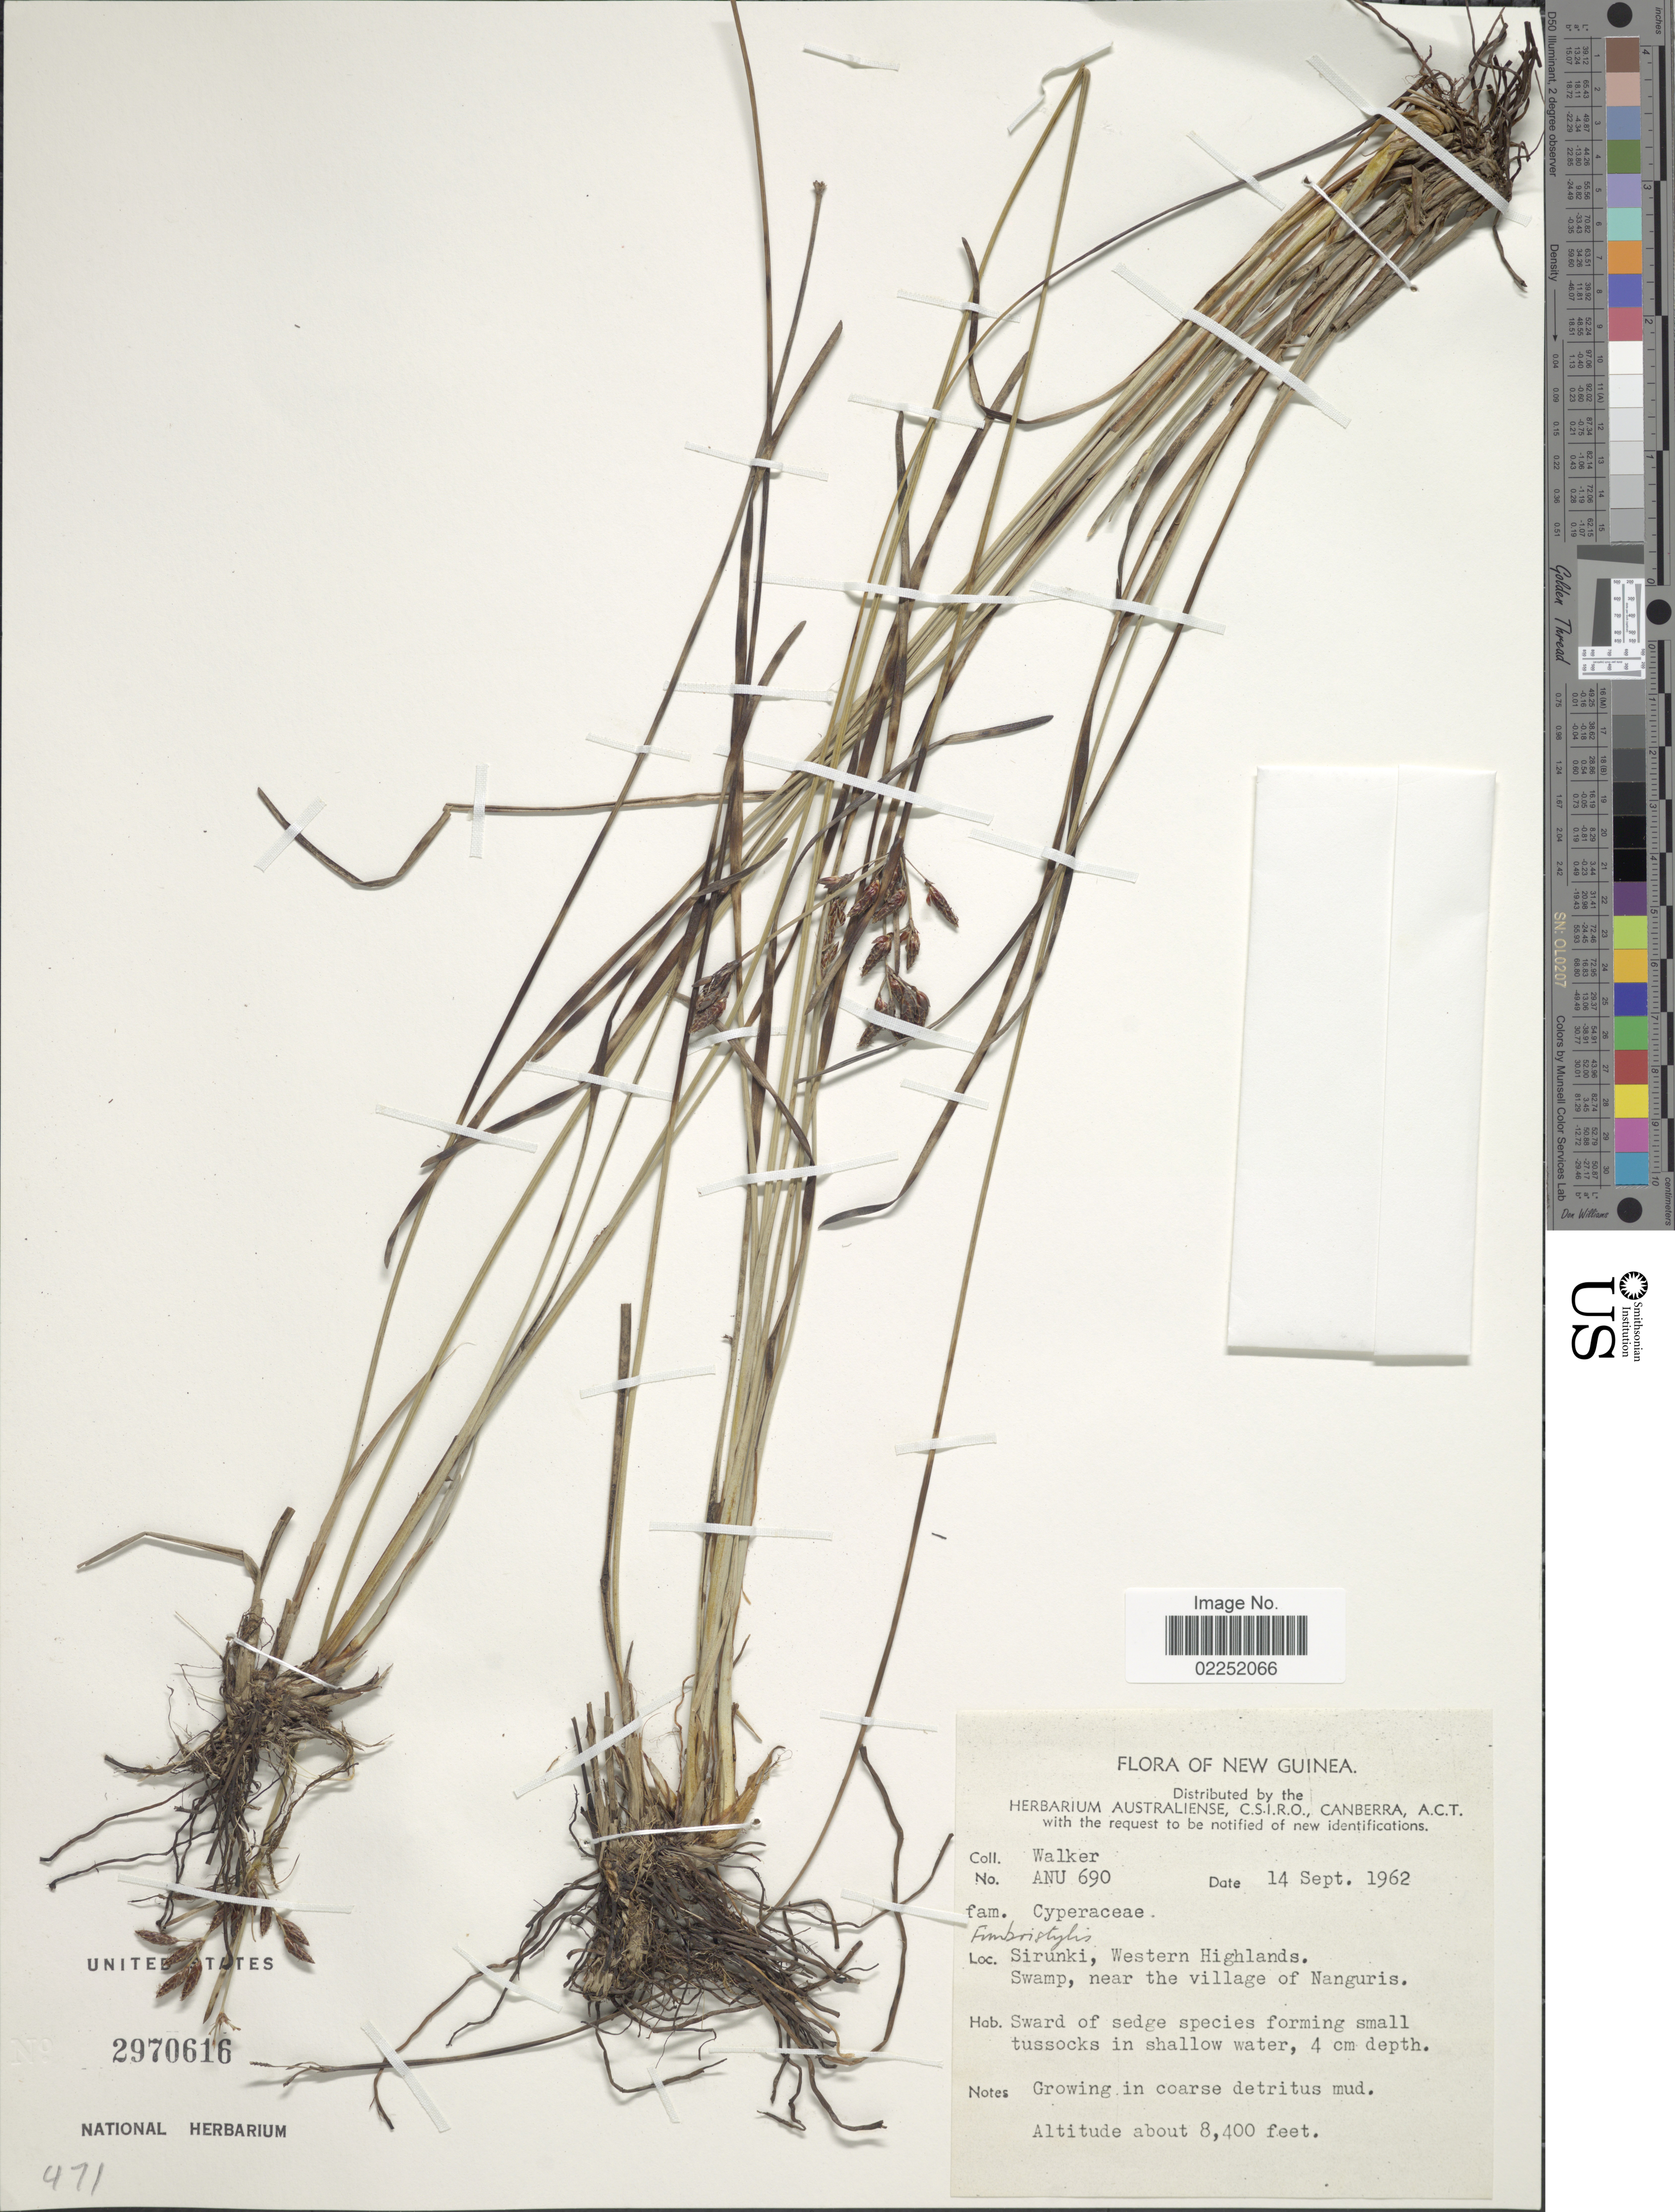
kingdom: Plantae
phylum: Tracheophyta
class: Liliopsida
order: Poales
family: Cyperaceae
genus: Fimbristylis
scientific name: Fimbristylis dichotoma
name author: (L.) Vahl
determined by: Kern, J. H.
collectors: -. Walker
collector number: ANU 690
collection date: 1962-09-14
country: Papua New Guinea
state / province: Manus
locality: New Guinea, Sirunki, Western Highlands. Swamp, near the village of Nanguris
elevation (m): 2560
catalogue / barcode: US 2970616